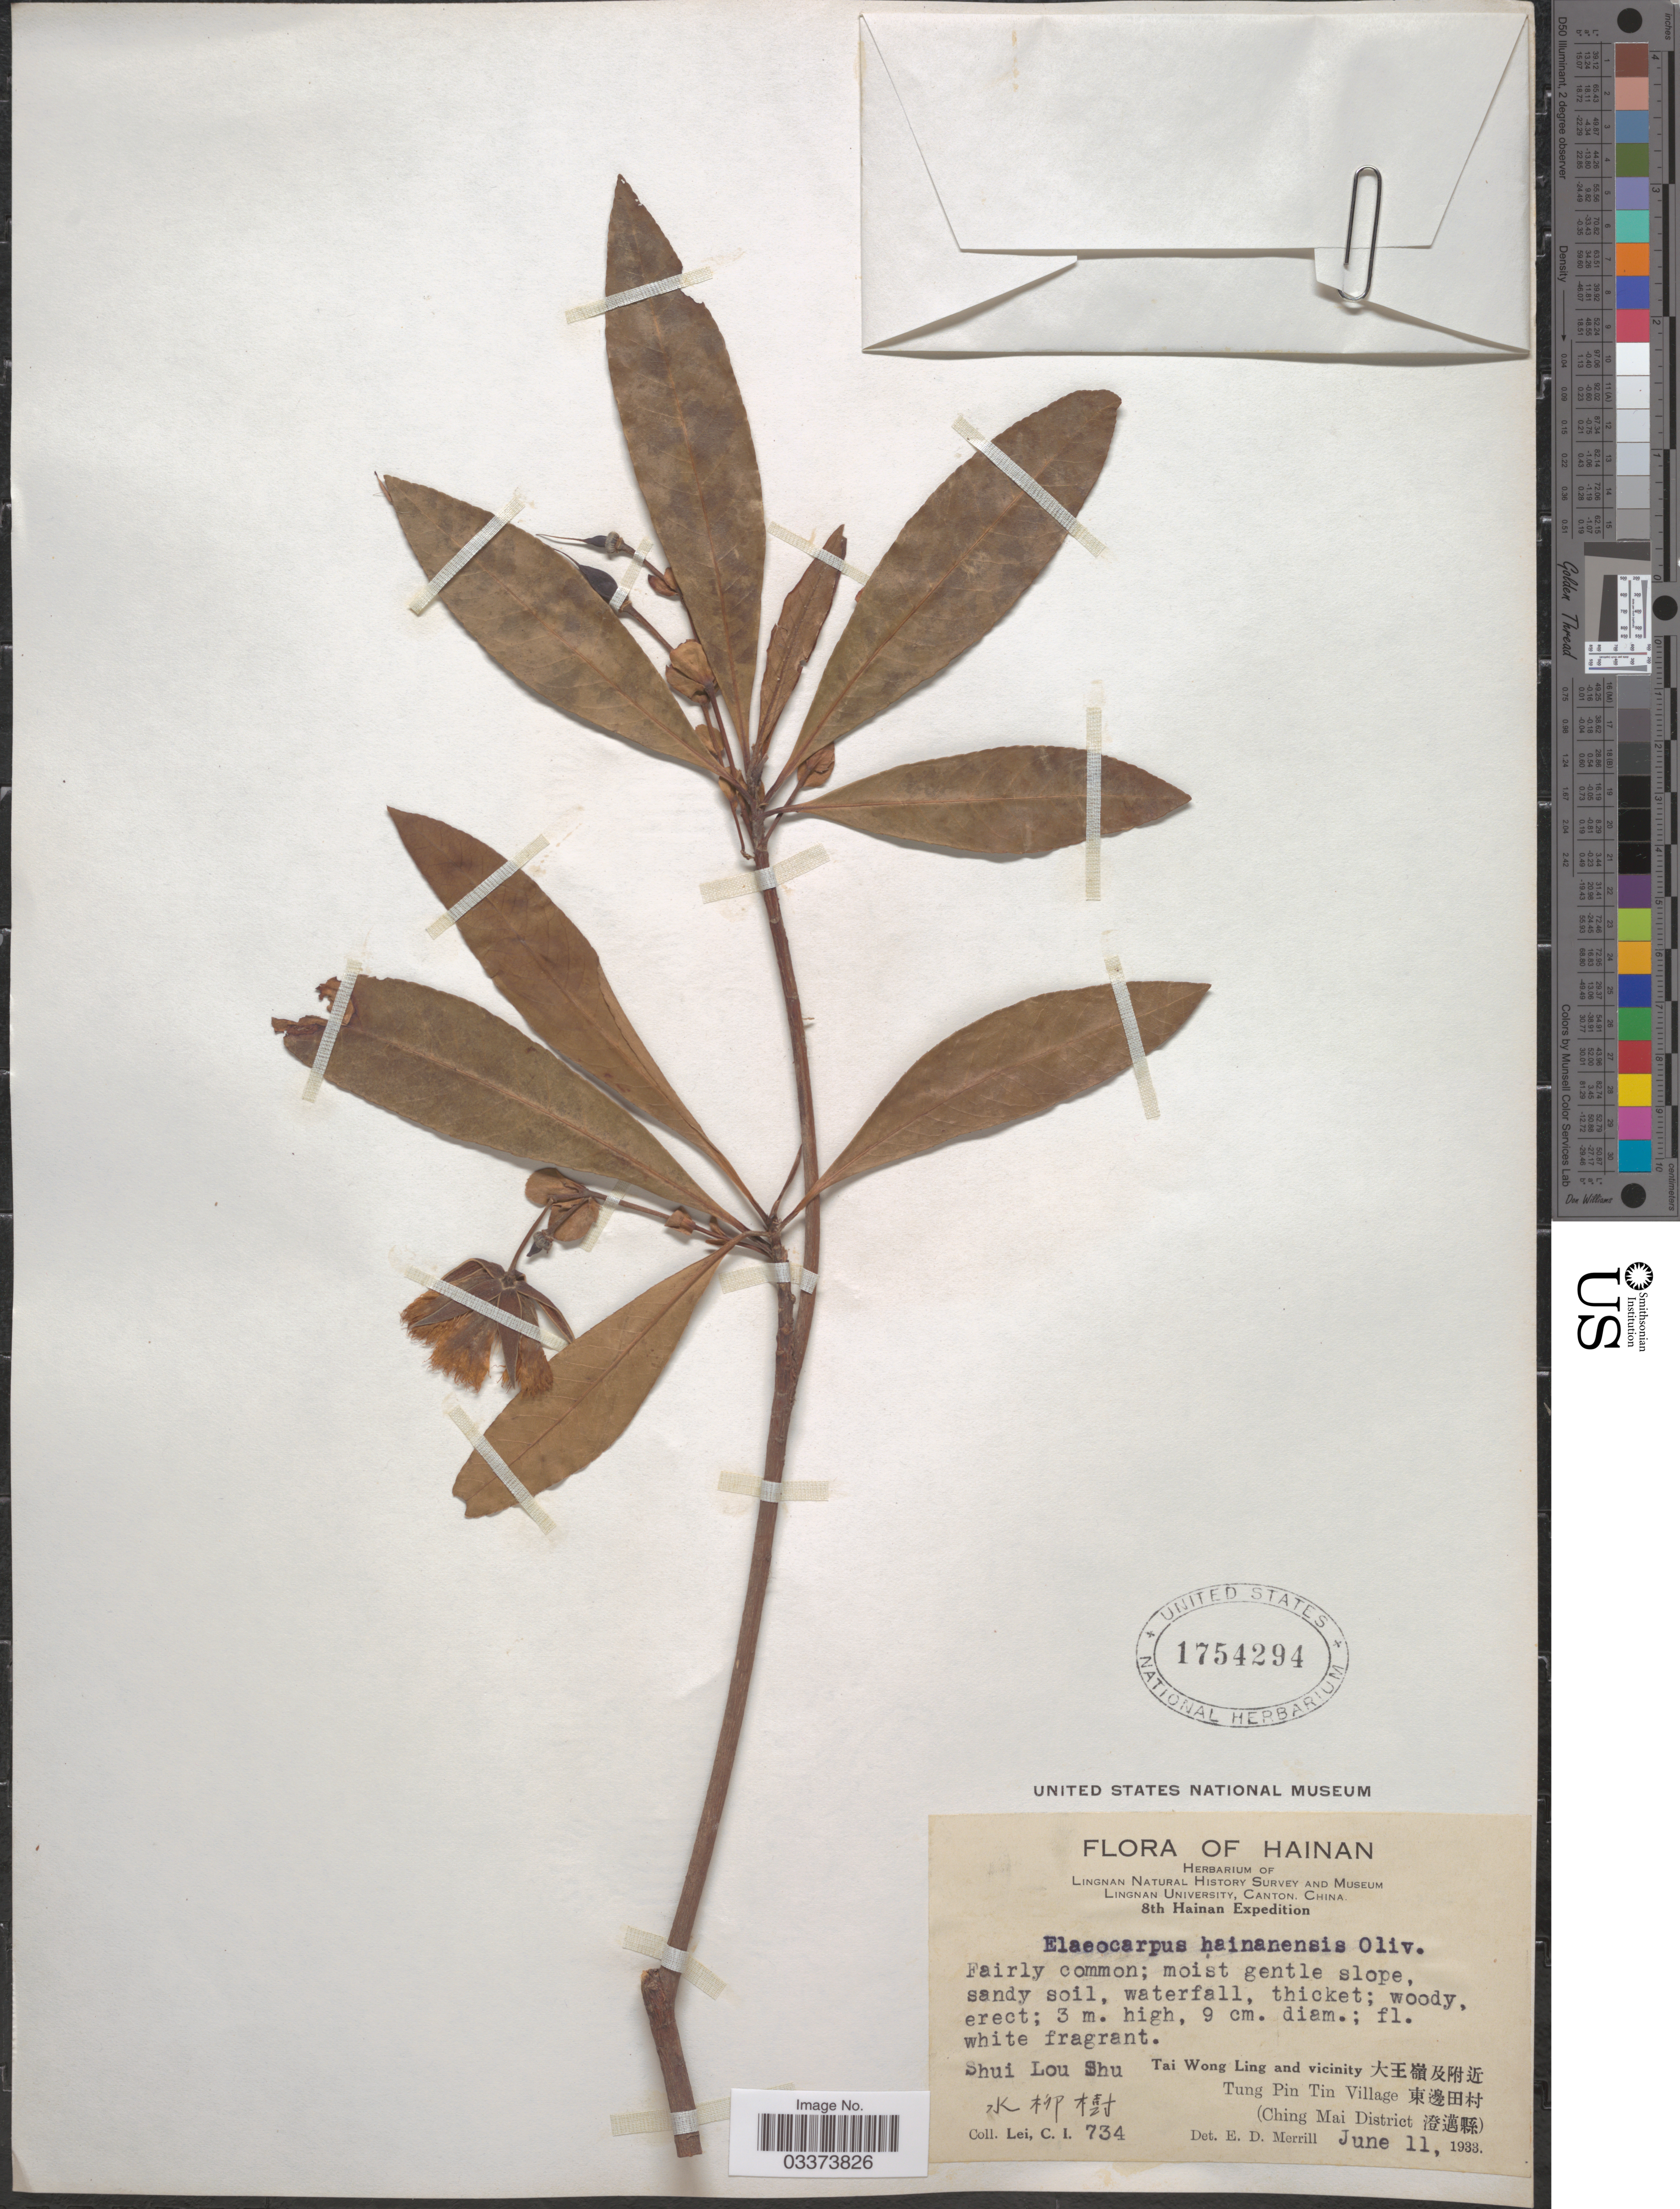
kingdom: Plantae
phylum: Tracheophyta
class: Magnoliopsida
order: Oxalidales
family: Elaeocarpaceae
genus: Elaeocarpus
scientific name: Elaeocarpus hainanensis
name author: Oliv.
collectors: C. I. Lei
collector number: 734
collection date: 1933-06-11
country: China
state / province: Hainan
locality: Tai Wong Ling and vicinity, Tung Pin Tin Village (Ching Mai District).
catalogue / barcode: US 1754294